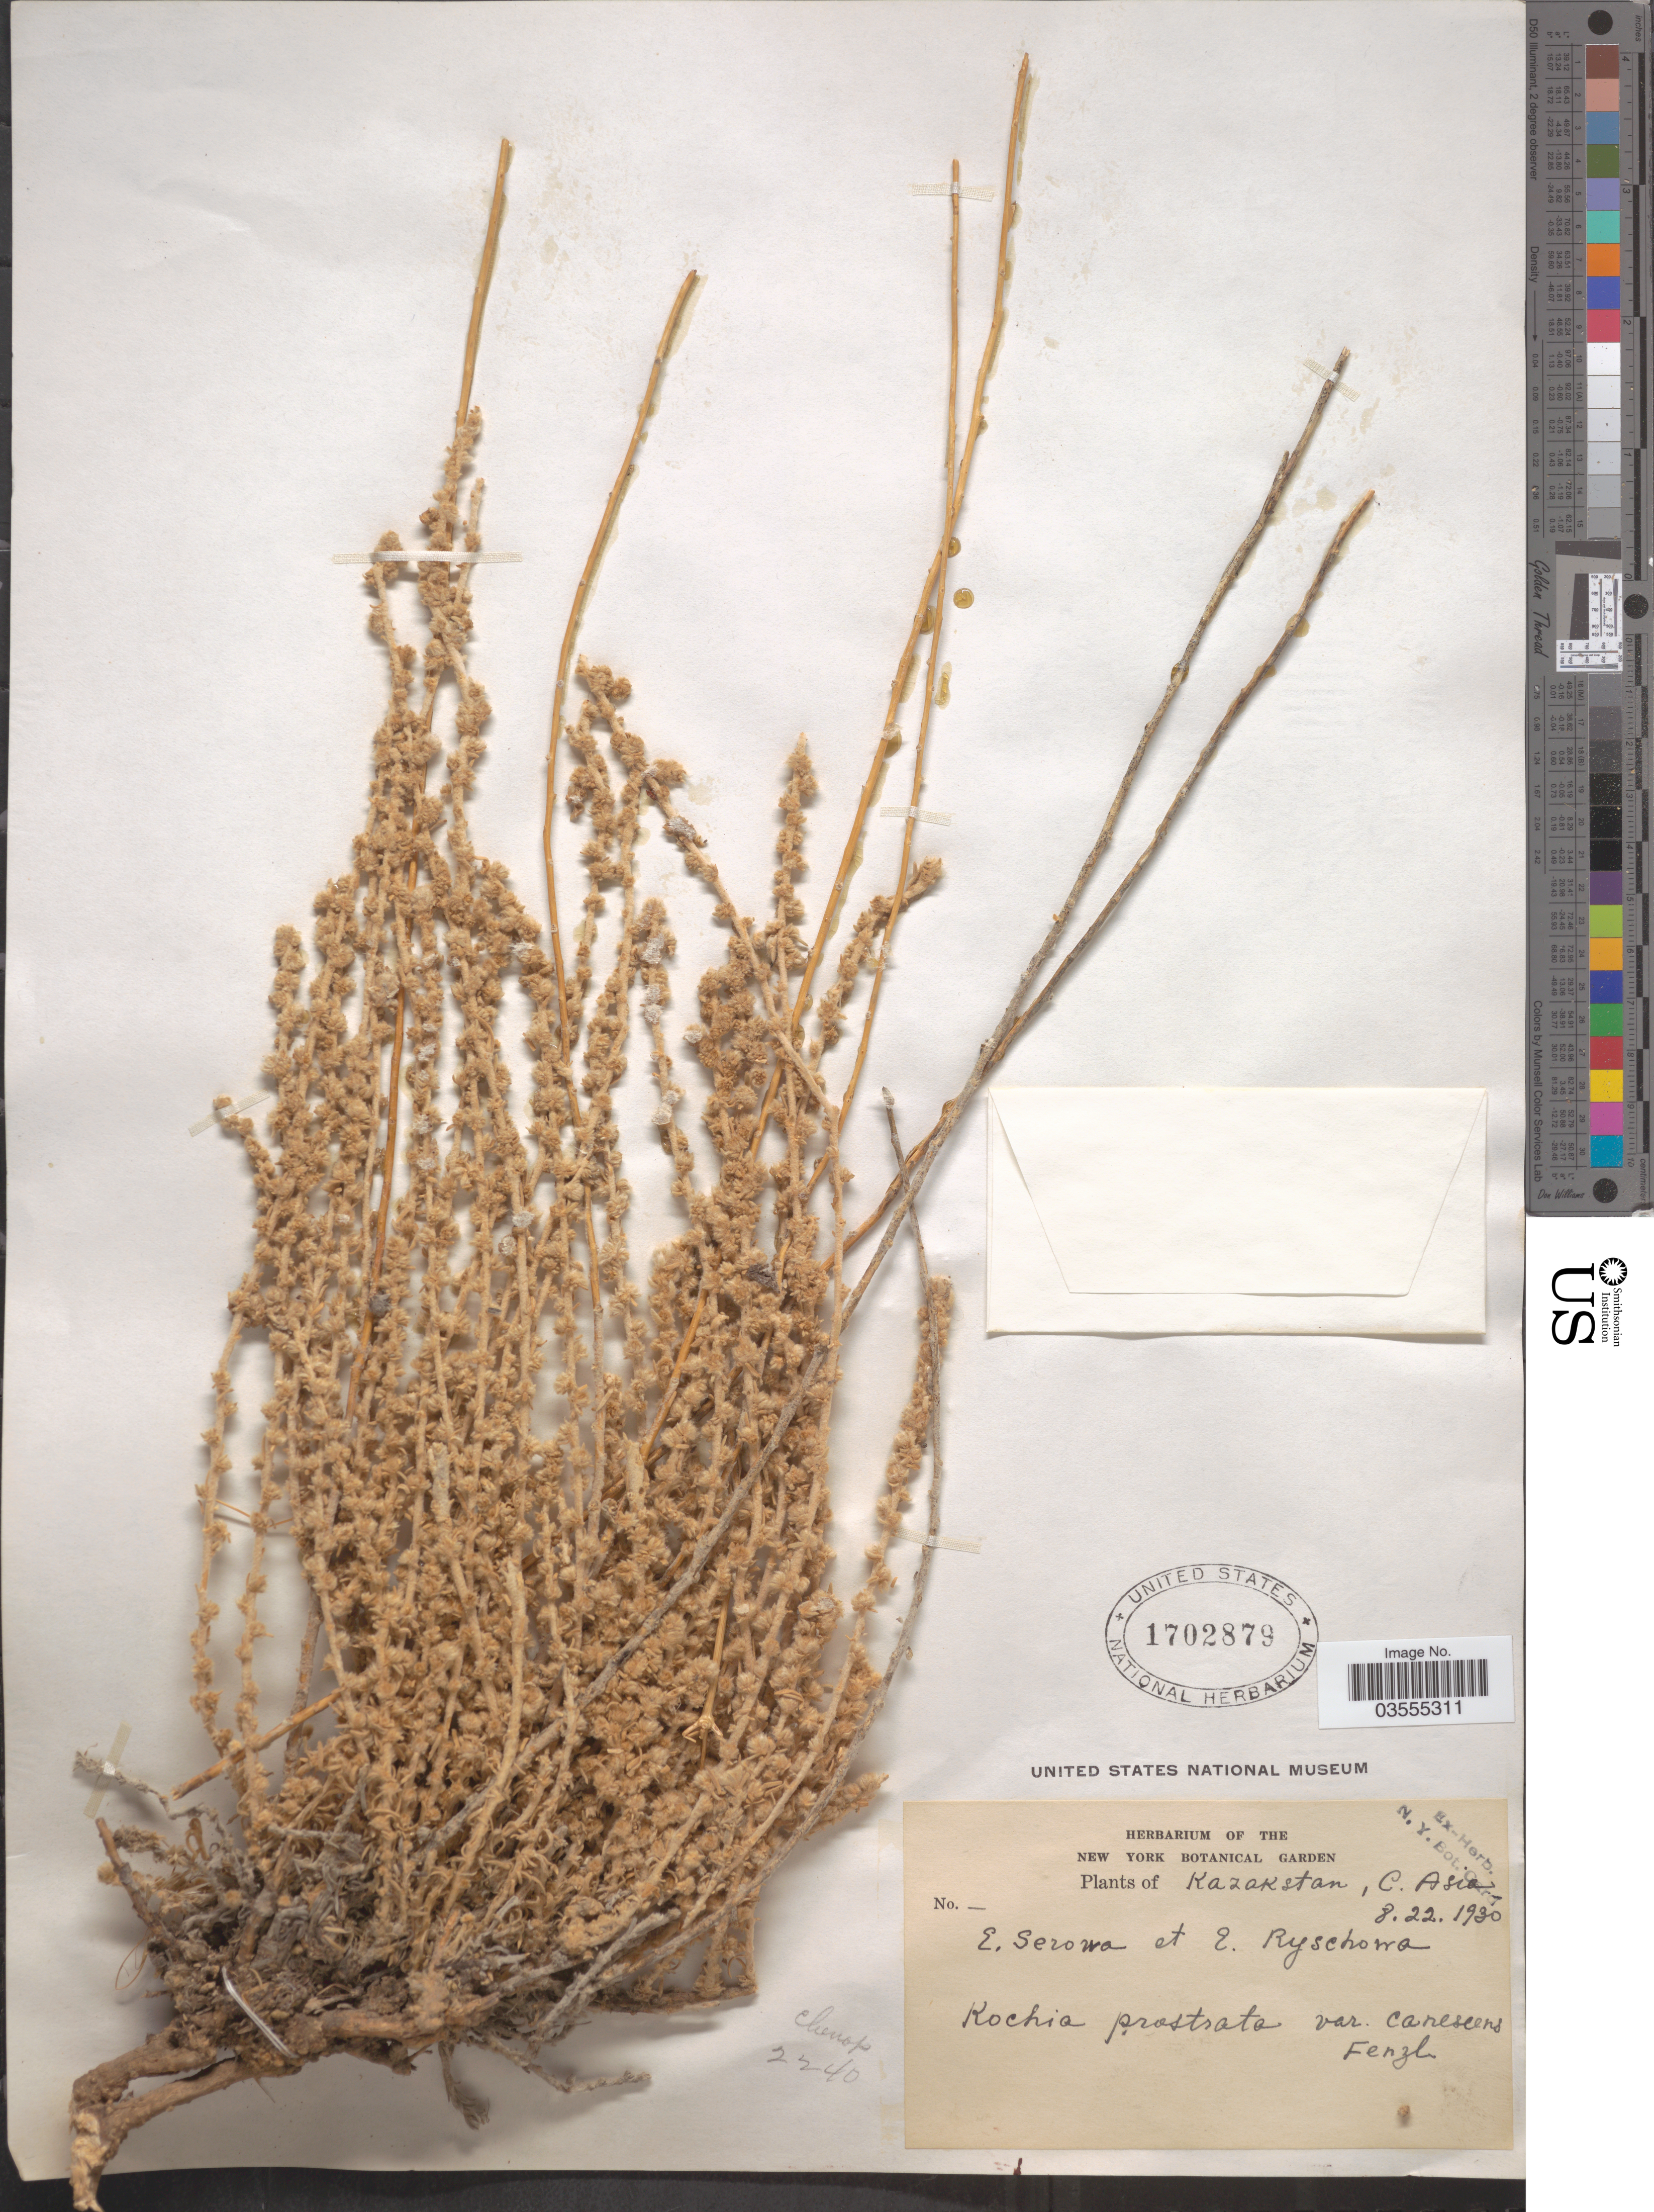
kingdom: Plantae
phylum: Tracheophyta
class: Magnoliopsida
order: Caryophyllales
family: Amaranthaceae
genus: Bassia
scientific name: Bassia sp.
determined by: Strong, Mark T., (BOT), Smithsonian Institution - National Museum of Natural History (UNITED STATES)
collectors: E. Serowa & E. Ryschowa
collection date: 1930-08-22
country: Kazakhstan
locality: Kazakstan, C. Asia.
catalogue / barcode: US 1702879